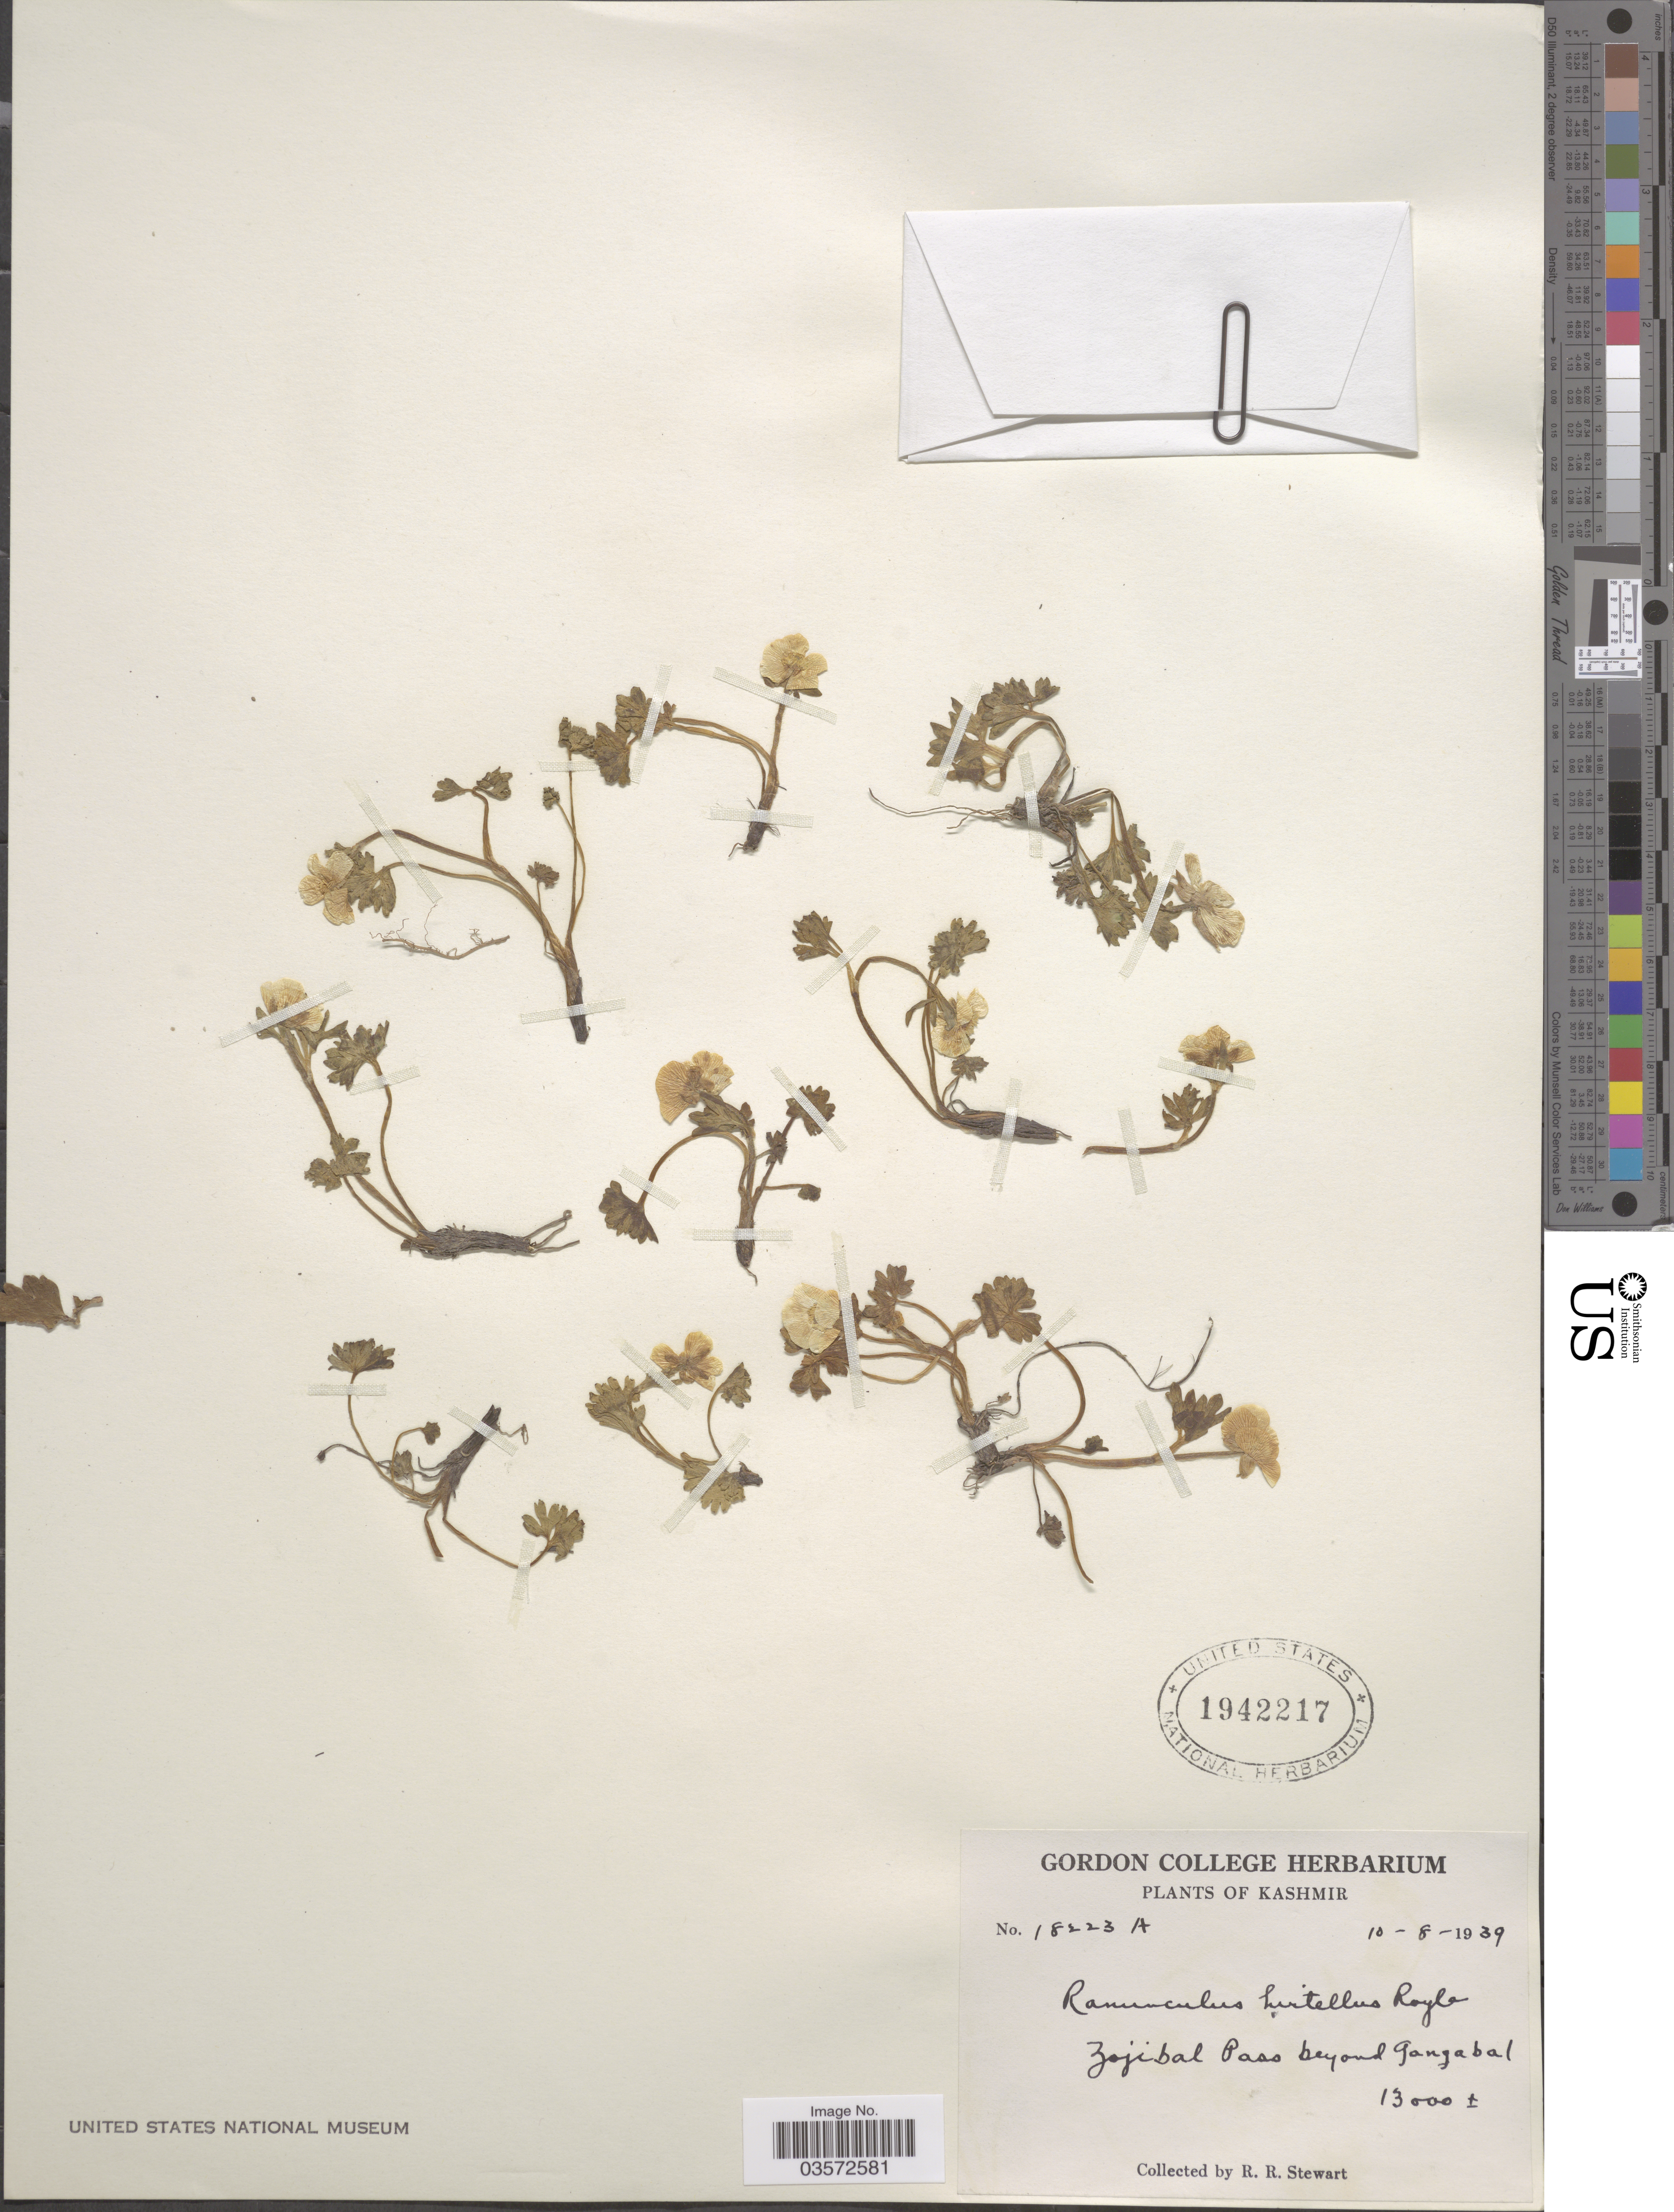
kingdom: Plantae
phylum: Tracheophyta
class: Magnoliopsida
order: Ranunculales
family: Ranunculaceae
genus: Ranunculus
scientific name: Ranunculus hirtellus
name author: Royle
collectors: R. Stewart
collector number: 18223A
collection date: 1939-08-10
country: India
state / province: Jammu and Kashmir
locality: Zojibal Pass beyond Gangabal.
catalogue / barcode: US 1942217